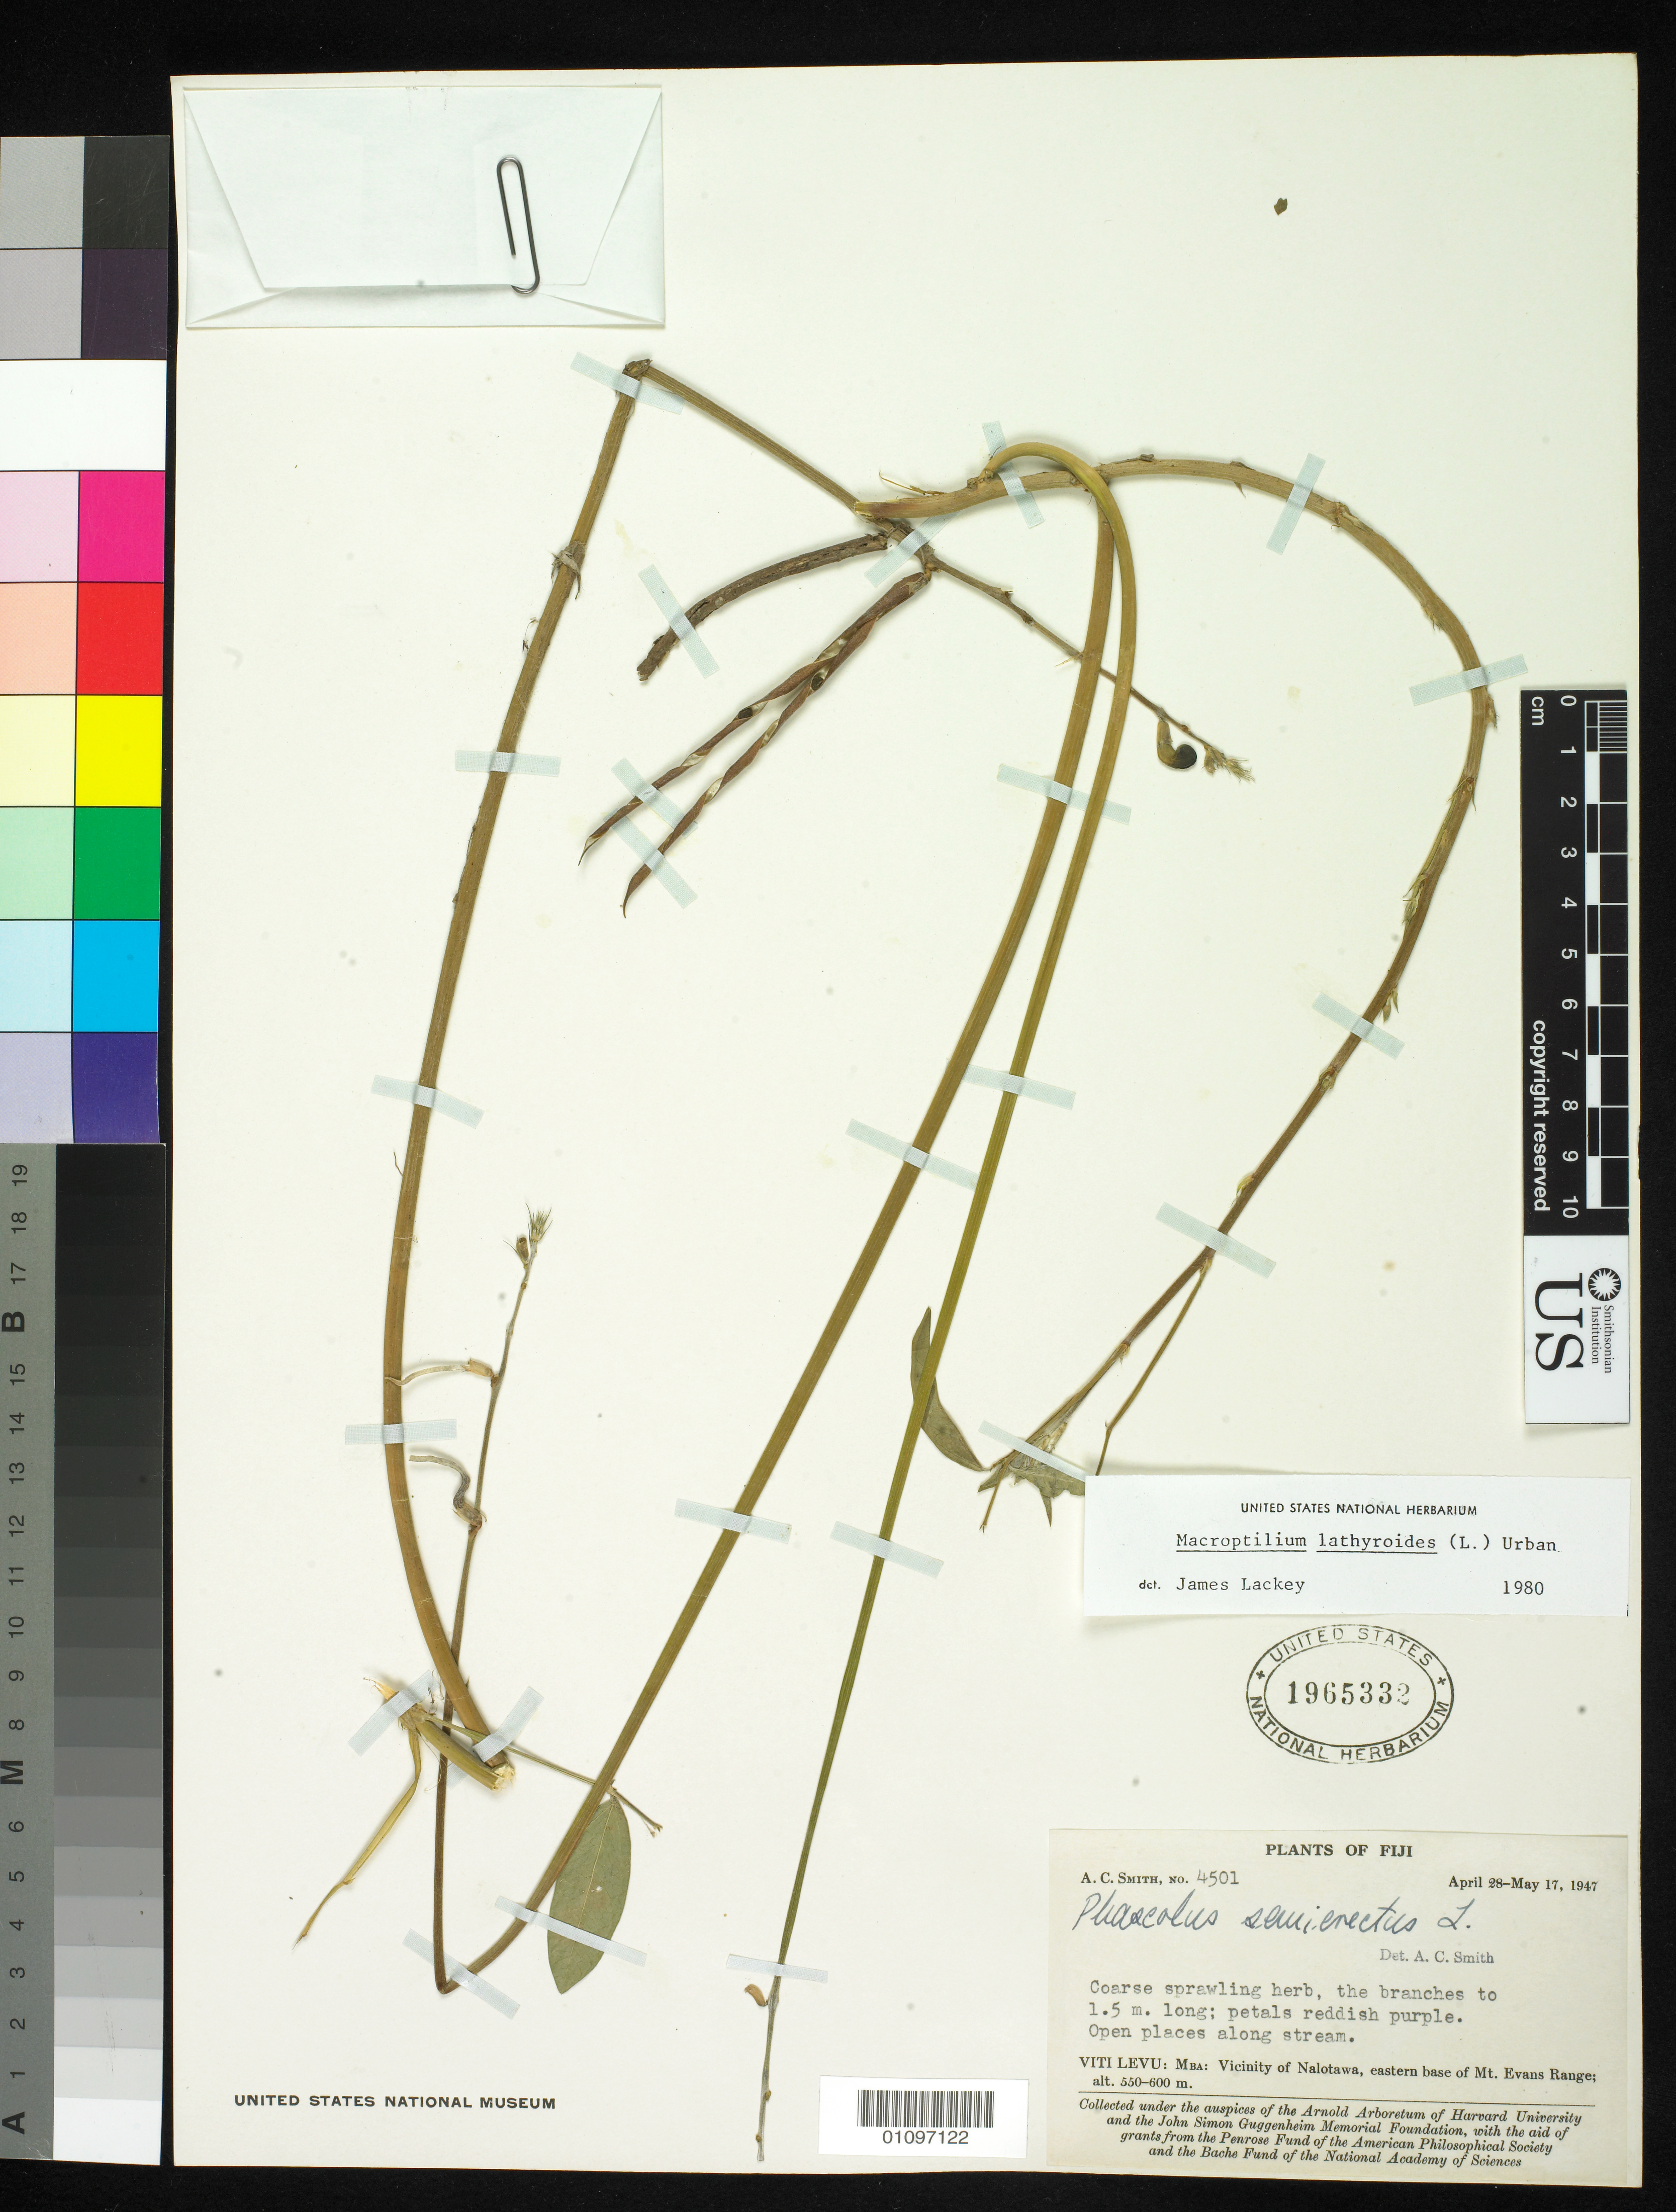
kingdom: Plantae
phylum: Tracheophyta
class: Magnoliopsida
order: Fabales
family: Fabaceae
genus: Macroptilium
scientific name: Macroptilium lathyroides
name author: (L.) Urb.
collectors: A. C. Smith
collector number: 4501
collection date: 1947-04-28/1947-05-17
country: Fiji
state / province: Mba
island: Viti Levu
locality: Vicinity of Nalotawa, eastern base of Mt. Evans Range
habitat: Open places along stream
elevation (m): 550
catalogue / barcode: US 1965332